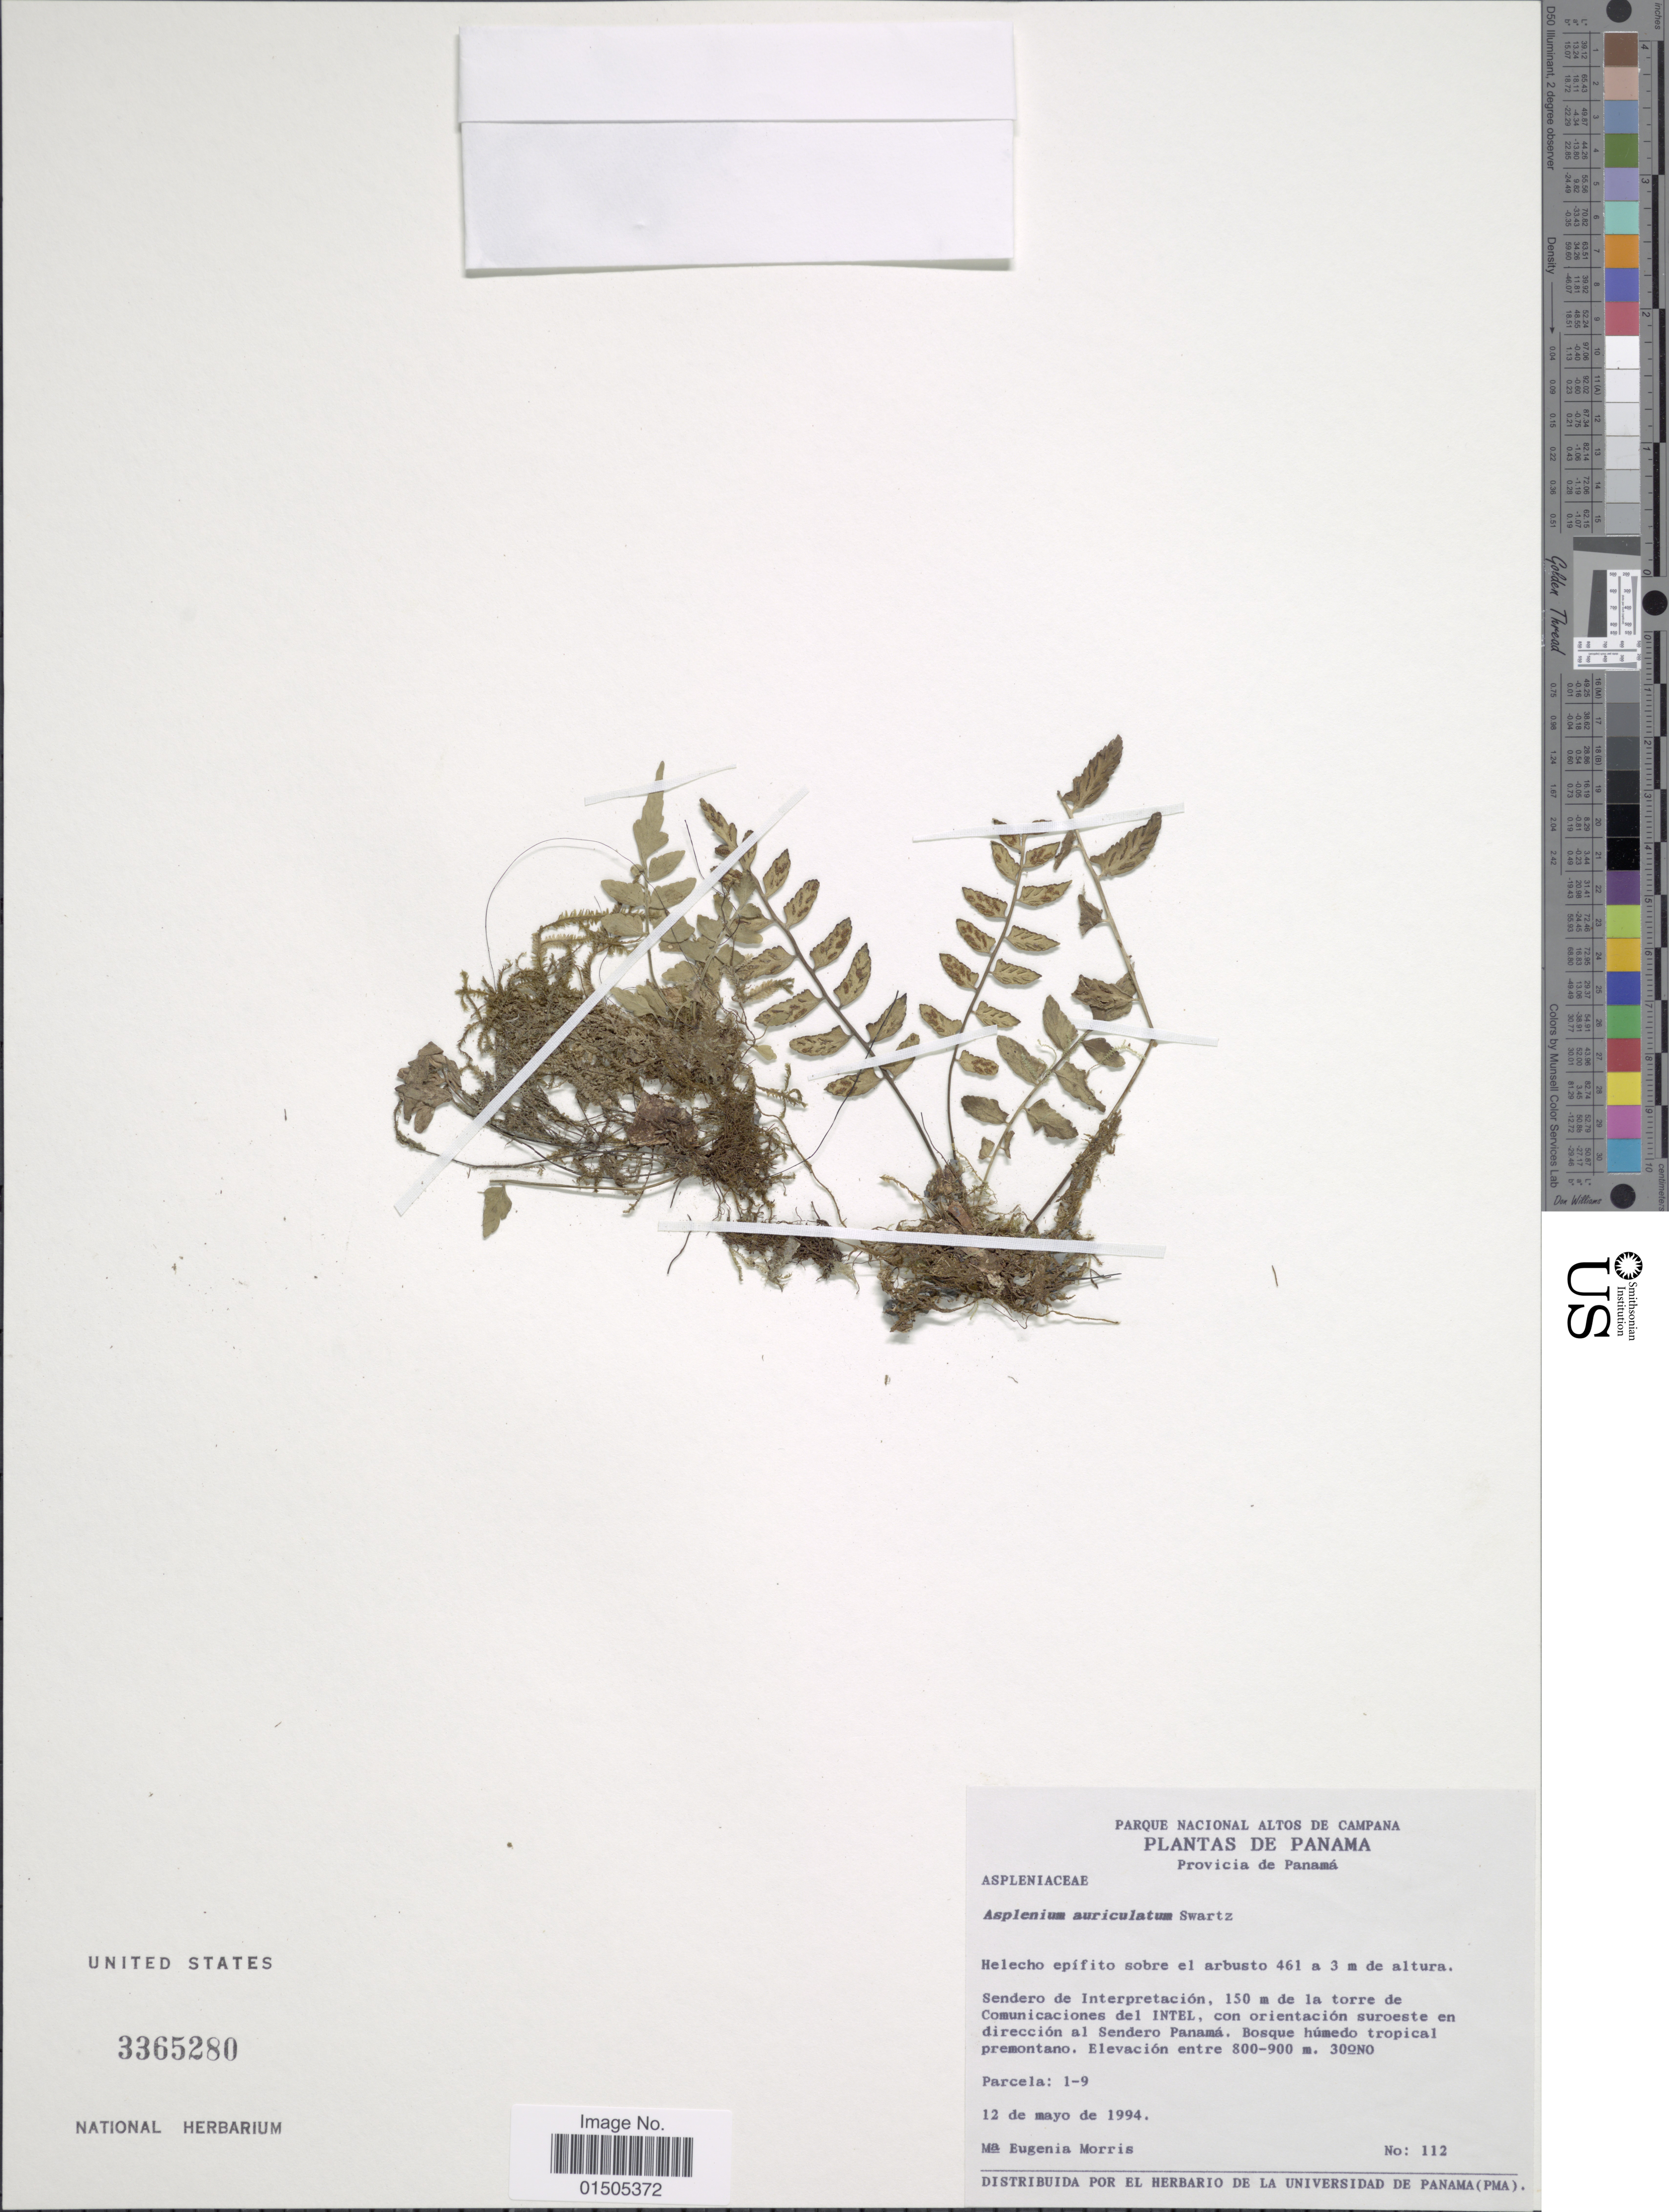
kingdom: Plantae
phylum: Tracheophyta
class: Polypodiopsida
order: Polypodiales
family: Aspleniaceae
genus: Asplenium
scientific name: Asplenium auriculatum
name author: Sw.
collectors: M. E. Morris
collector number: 112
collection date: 1994-05-12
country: Panama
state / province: Panamá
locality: Sendero de Interpretación, 150 m de la torre de Comunicaciones del INTEL, con orientación suroeste en dirección al Sendero Panamá, Bosque húmedo tropical premontano.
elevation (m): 800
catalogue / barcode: US 3365280